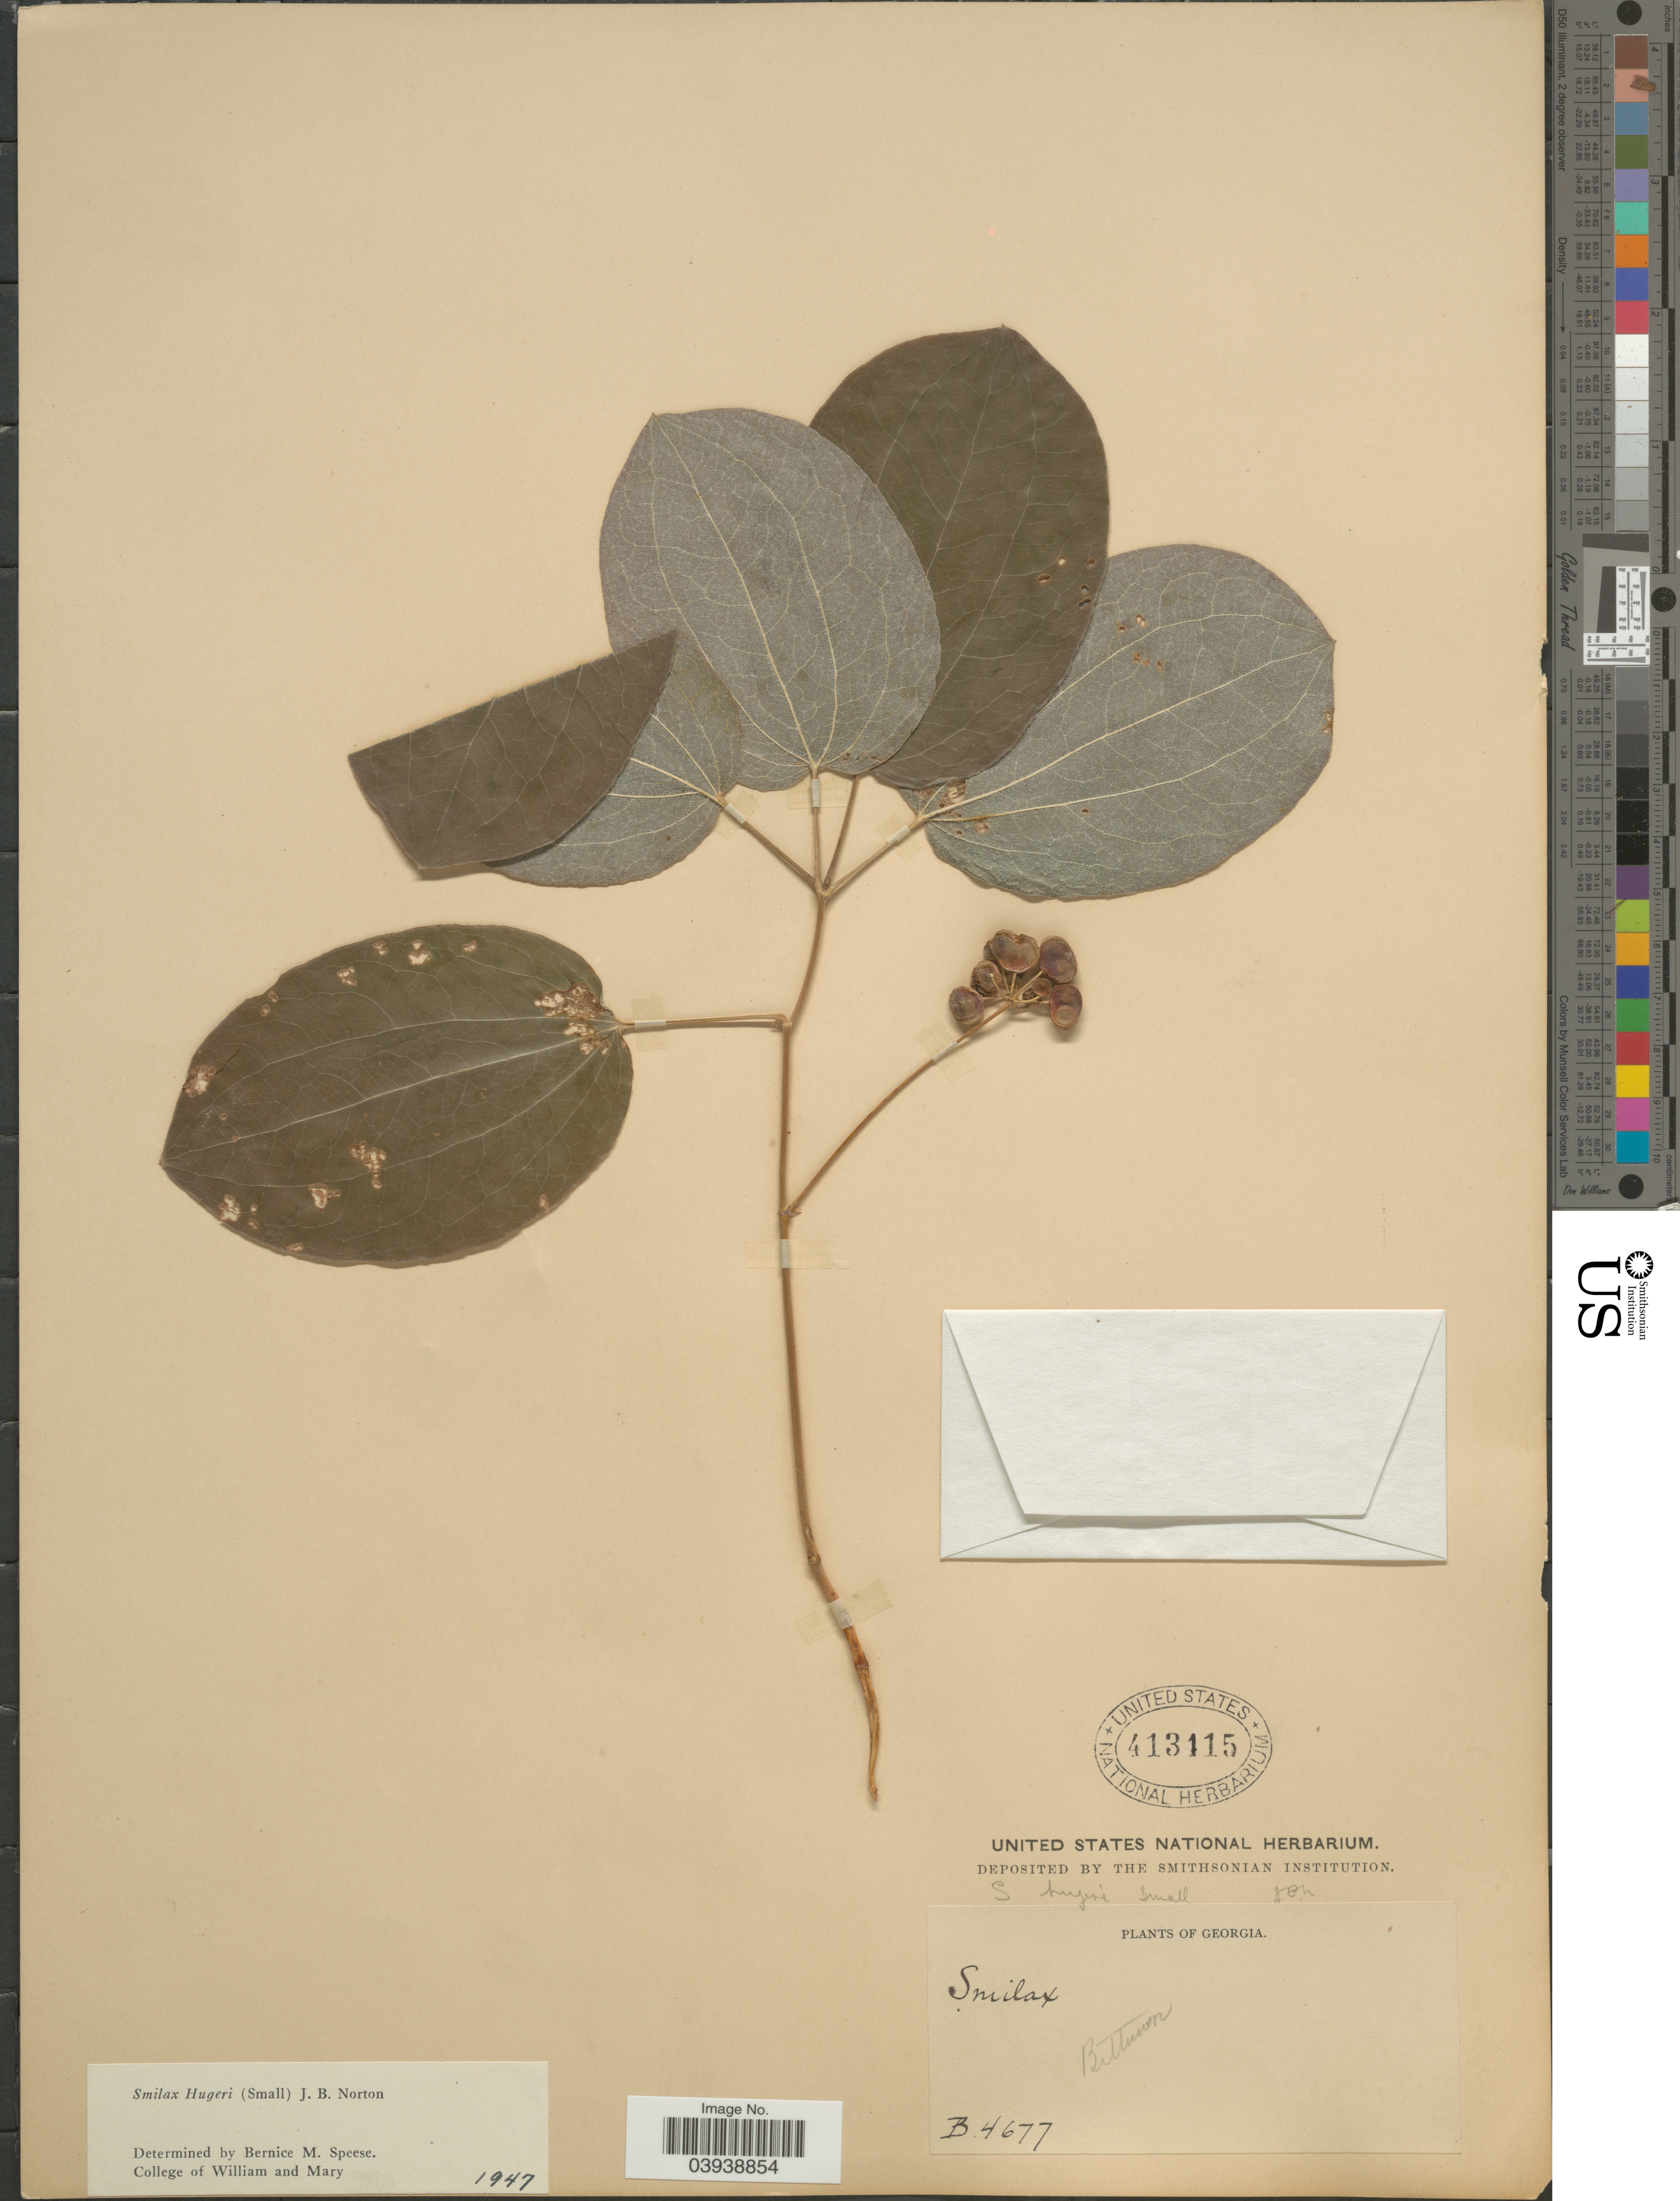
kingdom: Plantae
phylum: Tracheophyta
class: Liliopsida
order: Liliales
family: Smilacaceae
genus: Smilax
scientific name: Smilax hugeri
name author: J.B. Norton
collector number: B4677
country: United States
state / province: Georgia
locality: Bittown.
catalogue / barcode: US 413115